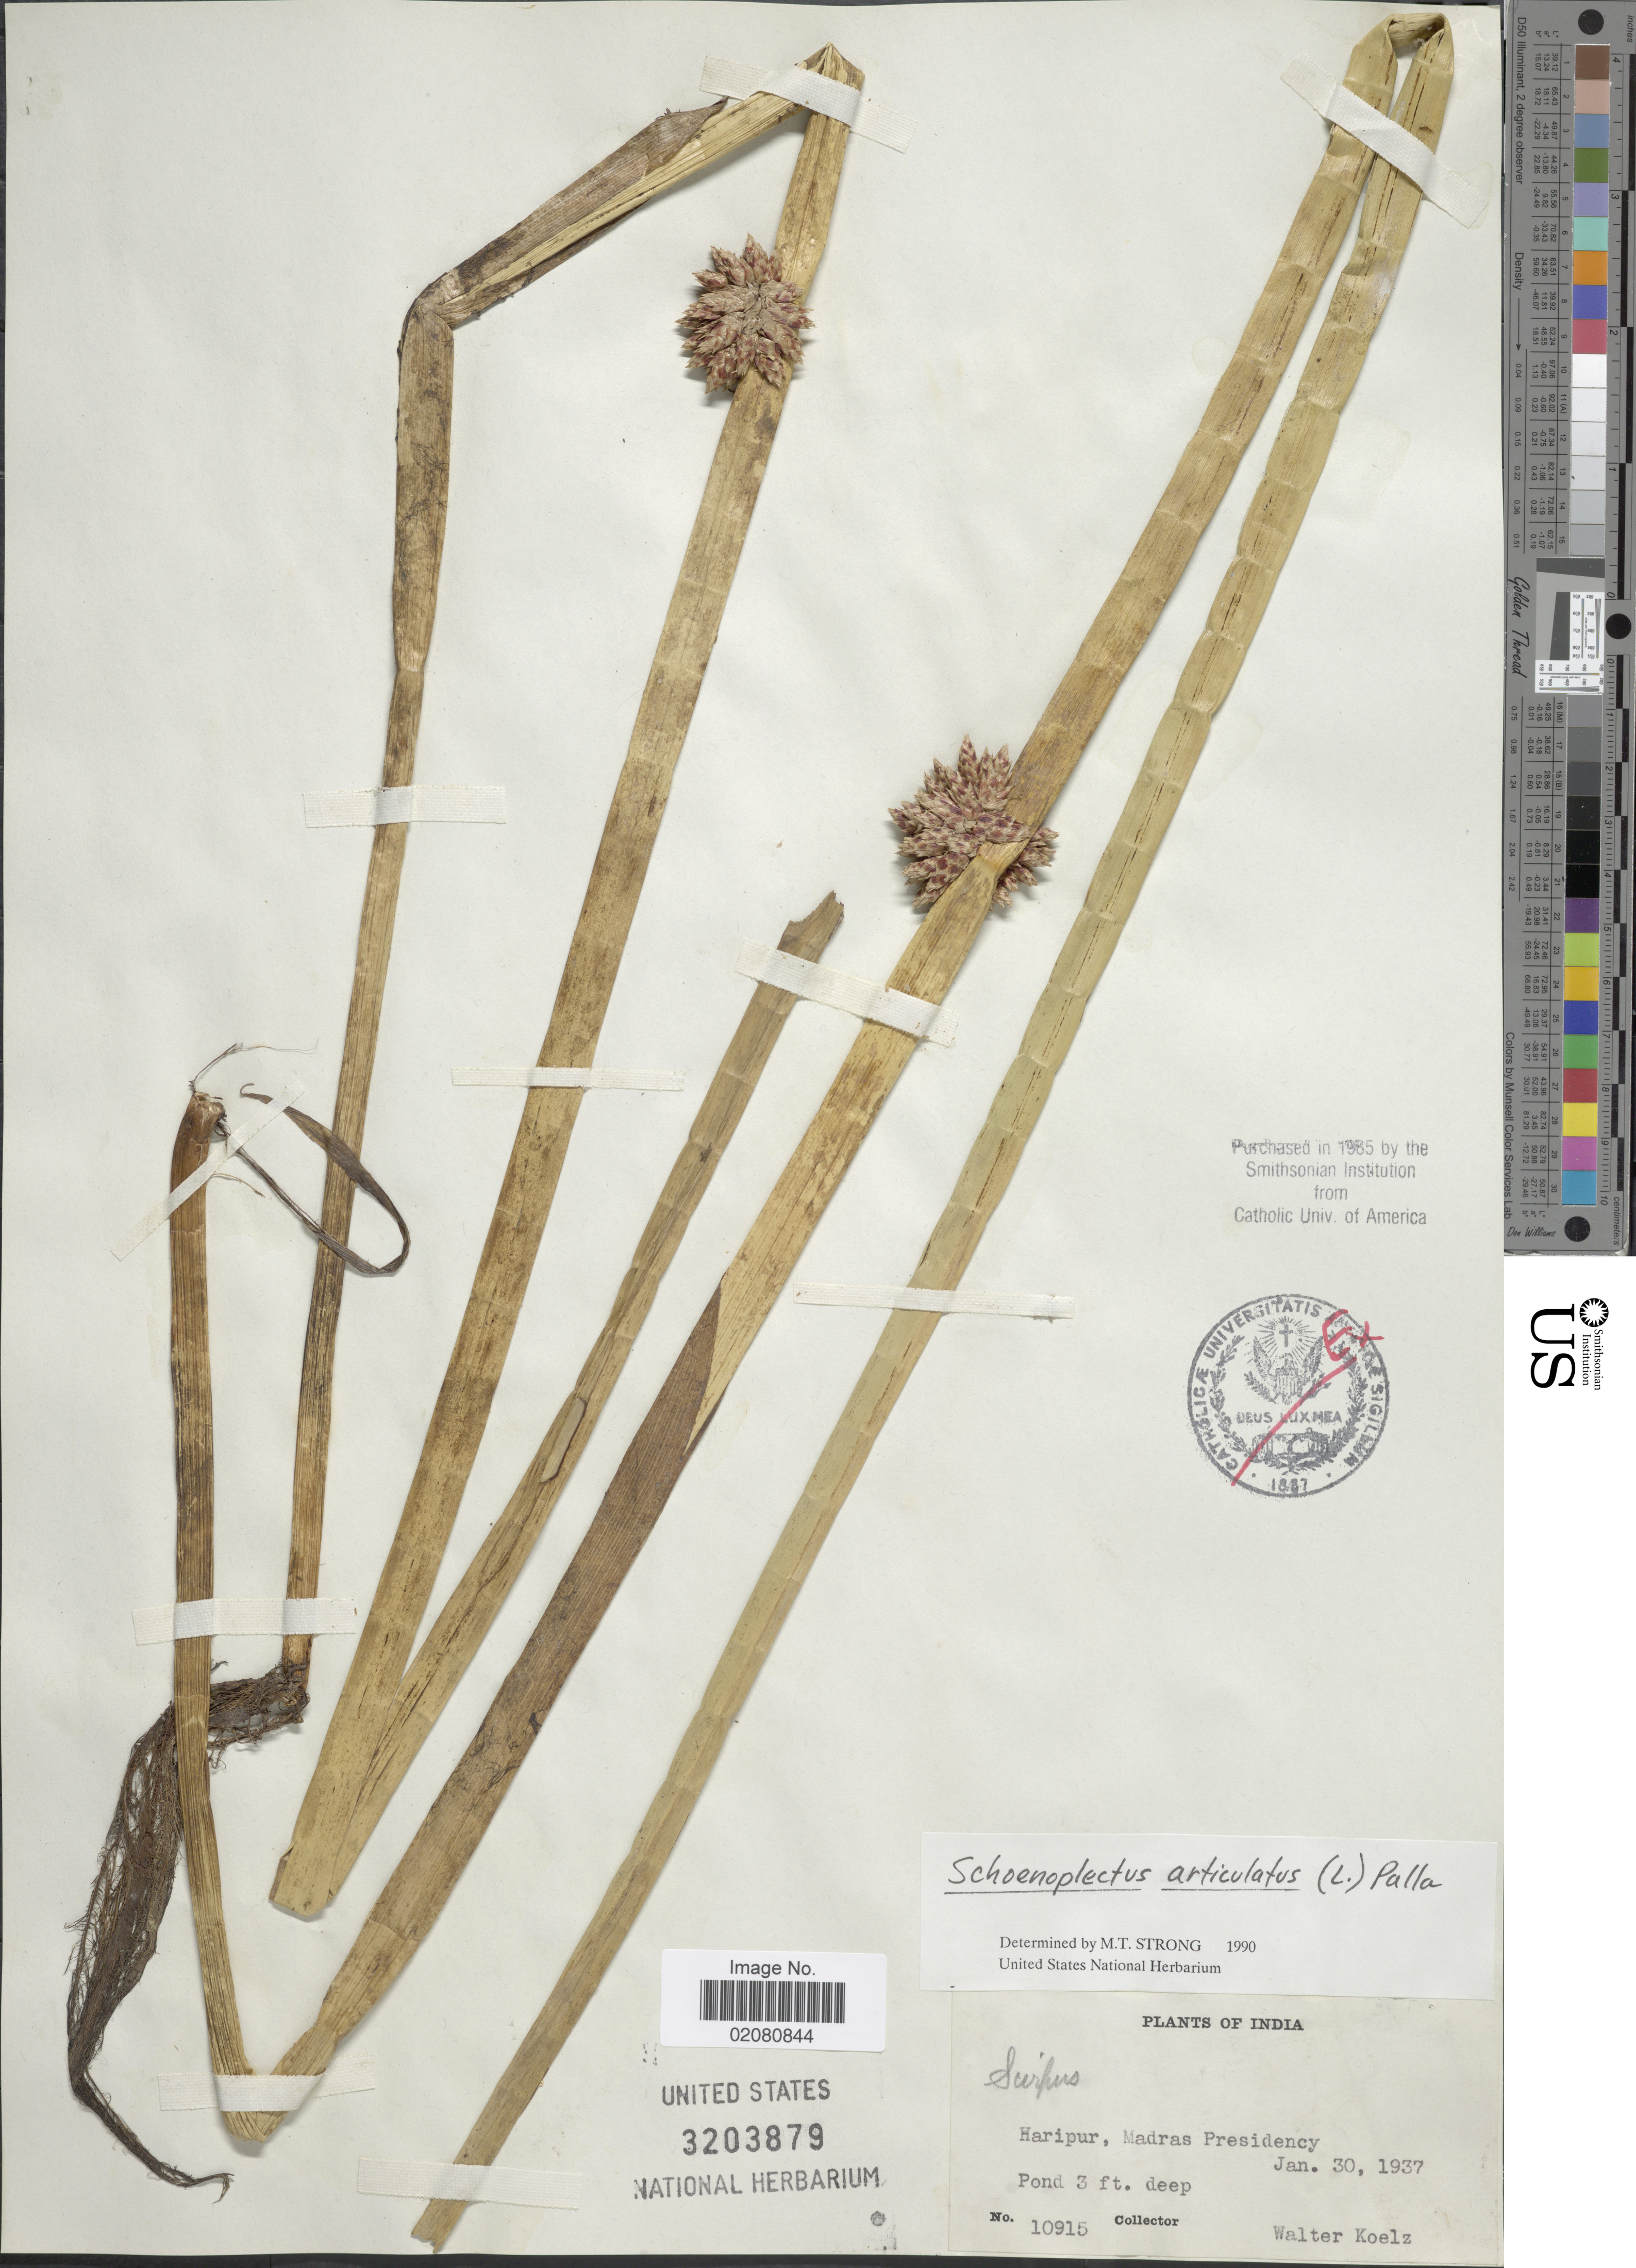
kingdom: Plantae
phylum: Tracheophyta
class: Liliopsida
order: Poales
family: Cyperaceae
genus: Schoenoplectus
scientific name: Schoenoplectus articulatus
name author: (L.) Palla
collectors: W. N. Koelz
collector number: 10915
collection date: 1937-01-30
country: India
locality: Haripur, Madras Presidency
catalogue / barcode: US 3203879